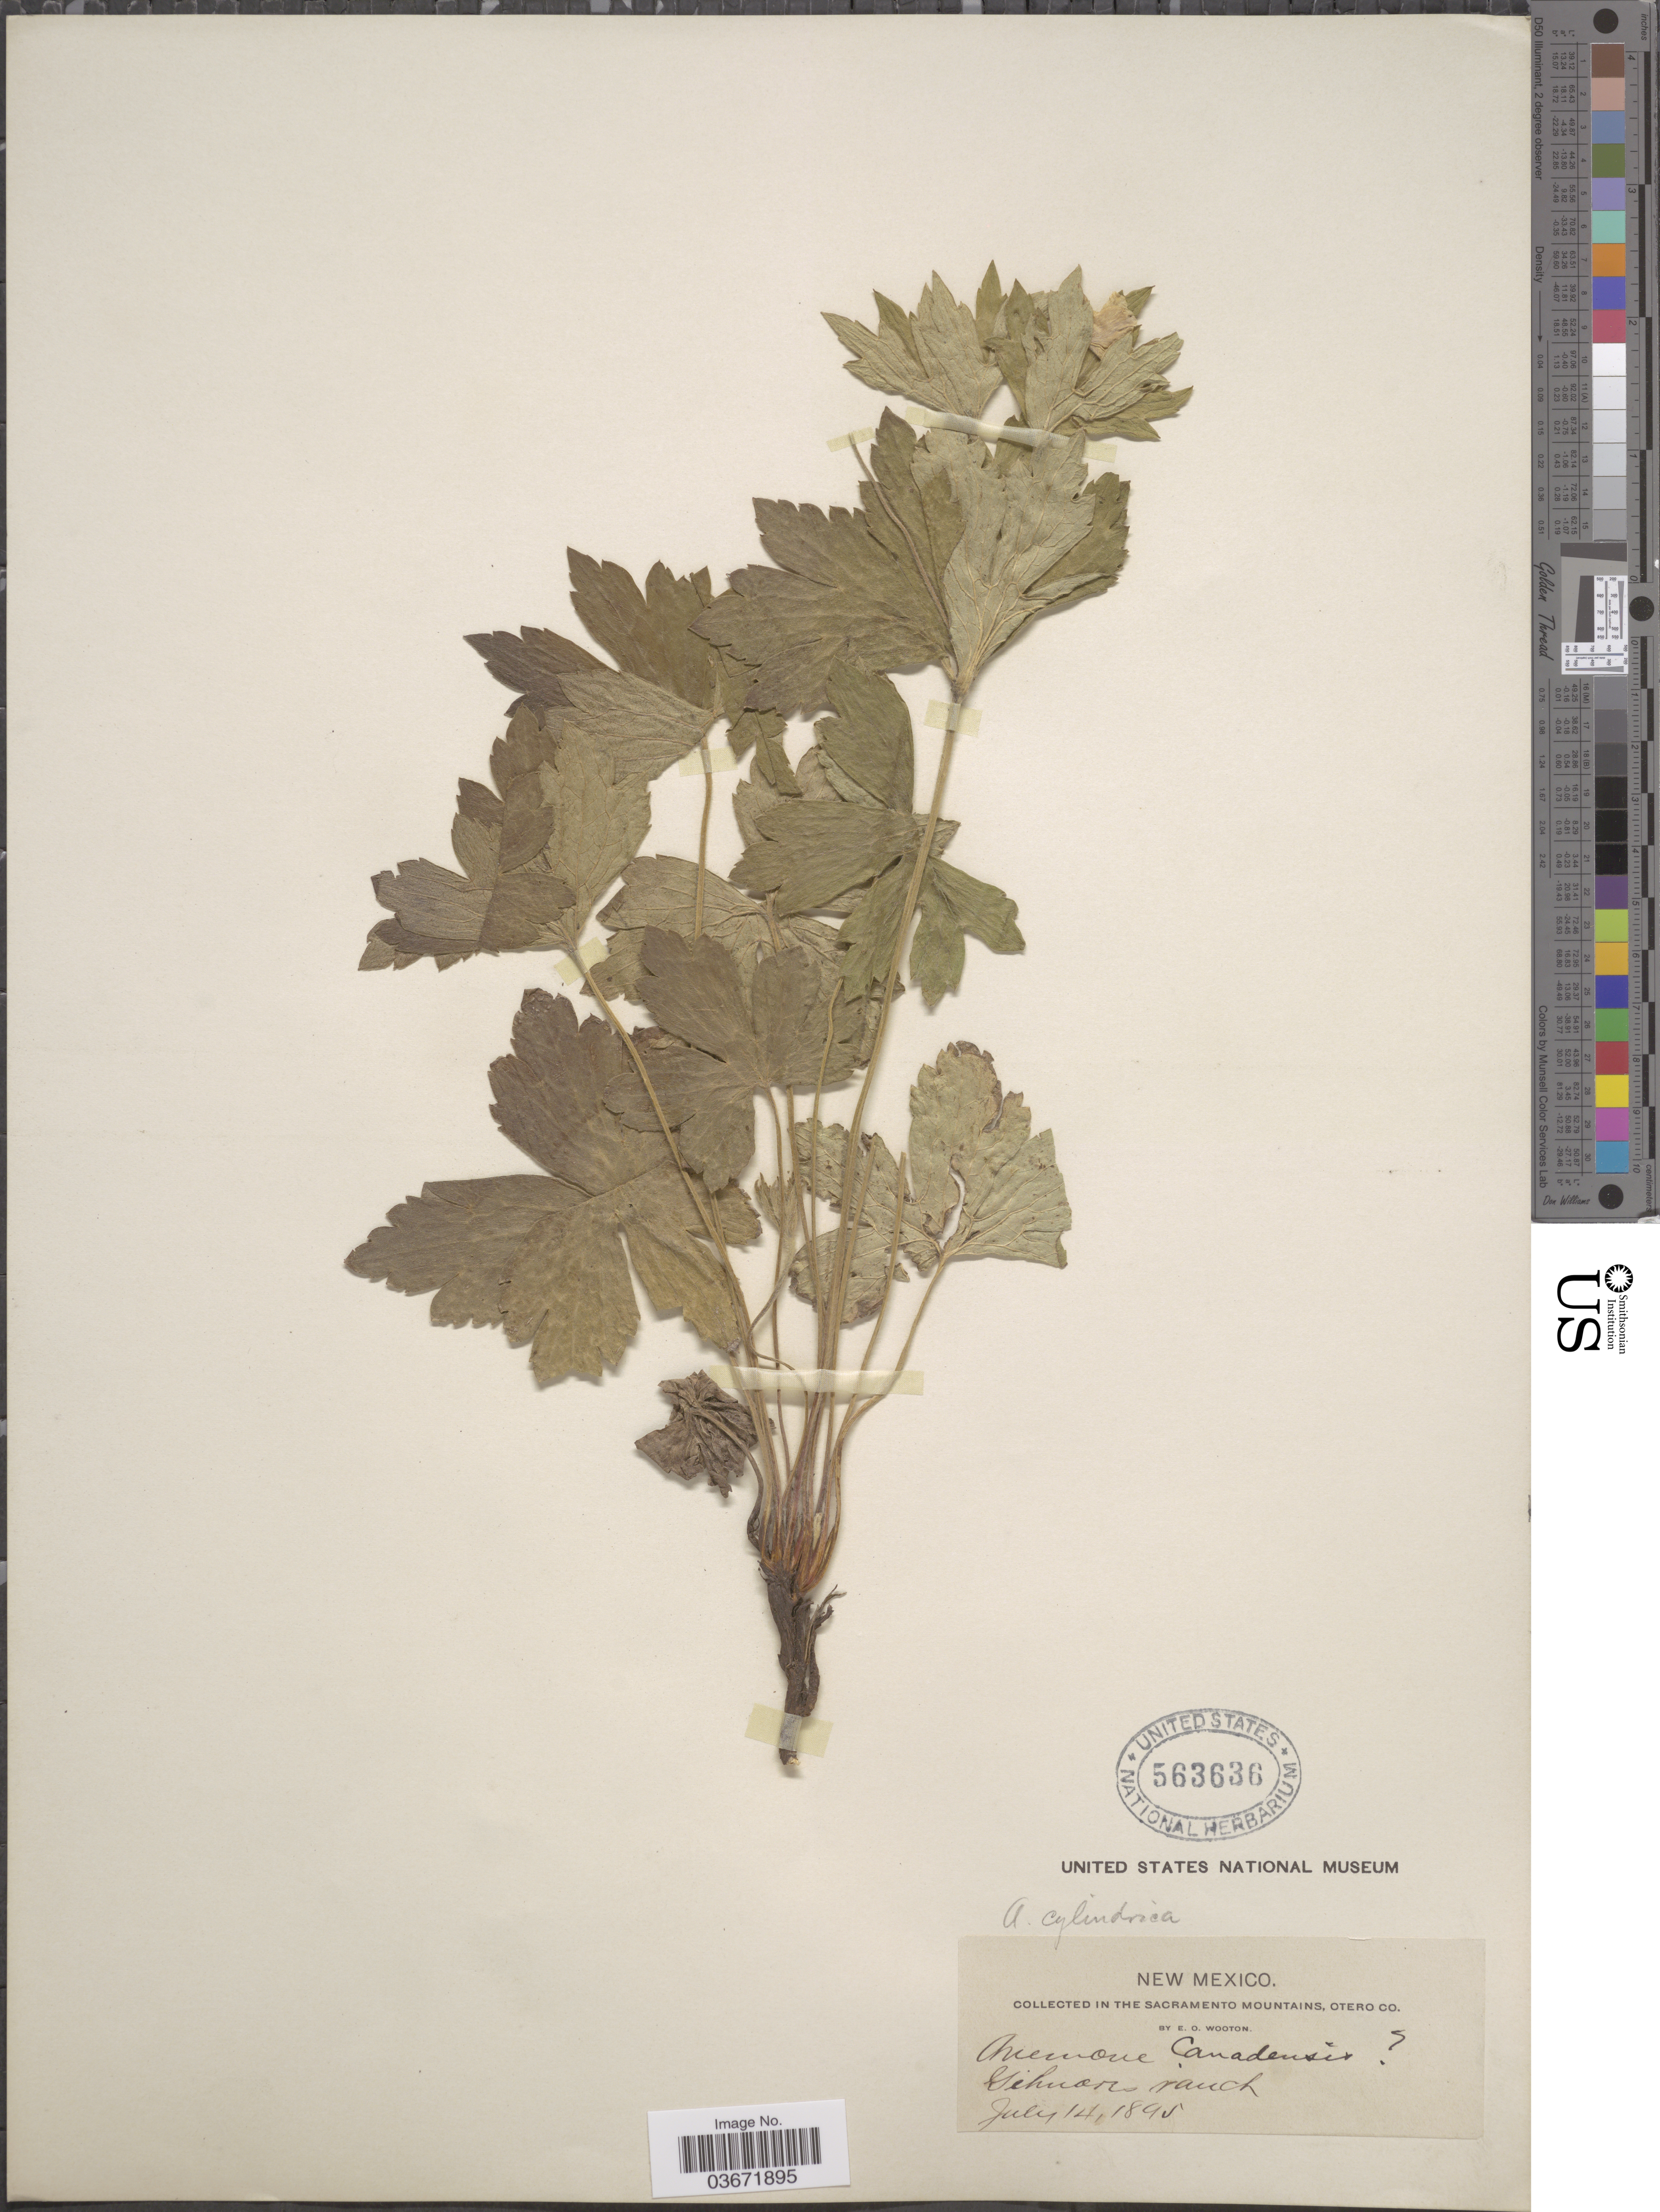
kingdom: Plantae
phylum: Tracheophyta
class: Magnoliopsida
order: Ranunculales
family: Ranunculaceae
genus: Anemone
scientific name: Anemone cylindrica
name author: A. Gray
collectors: E. O. Wooton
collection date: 1895-07-14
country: United States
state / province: New Mexico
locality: In the Sacramento Mountains, Otero Co. Gilmore's ranch.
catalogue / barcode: US 563636